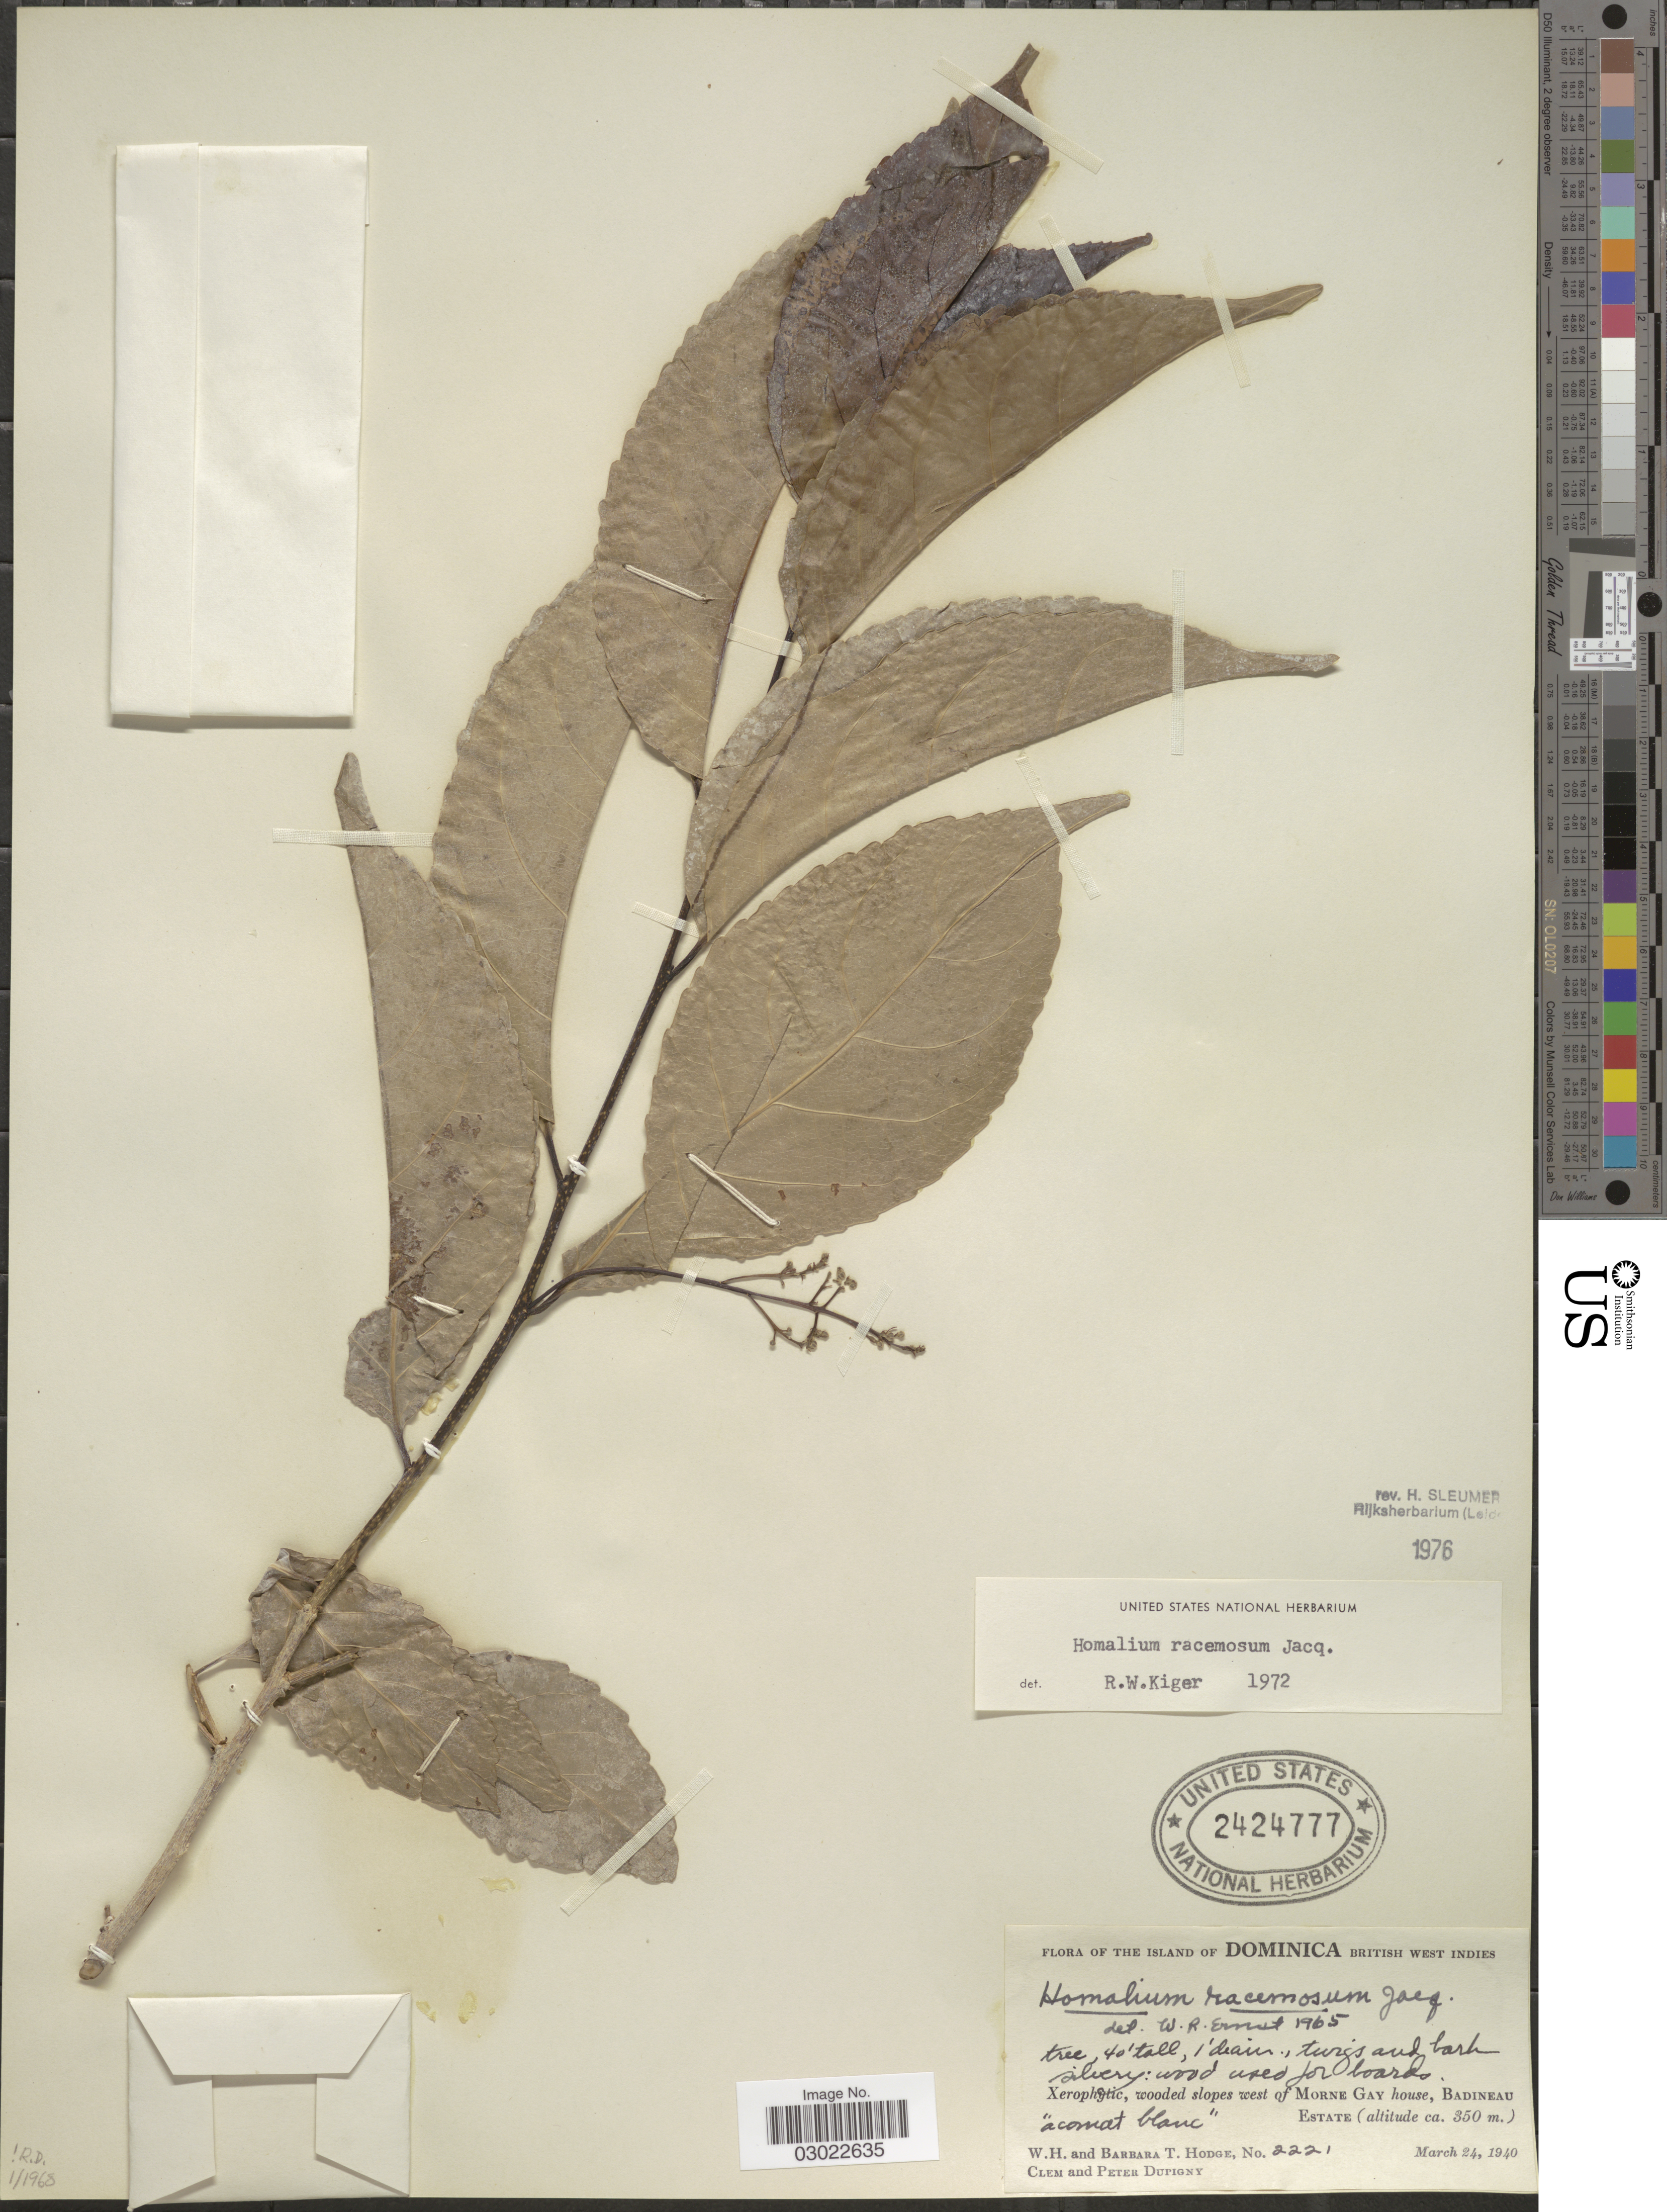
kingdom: Plantae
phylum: Tracheophyta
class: Magnoliopsida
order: Malpighiales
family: Salicaceae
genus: Homalium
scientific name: Homalium racemosum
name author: Jacq.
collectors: W. Hodge, B. Hodge, C. Dupigny & P. Dupigny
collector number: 2221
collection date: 1940-03-24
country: Dominica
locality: The Island of Dominica British West Indies. Xerophytic, wooded slope west of Morne Gay house, Badineau Estate.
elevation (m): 350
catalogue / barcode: US 2424777